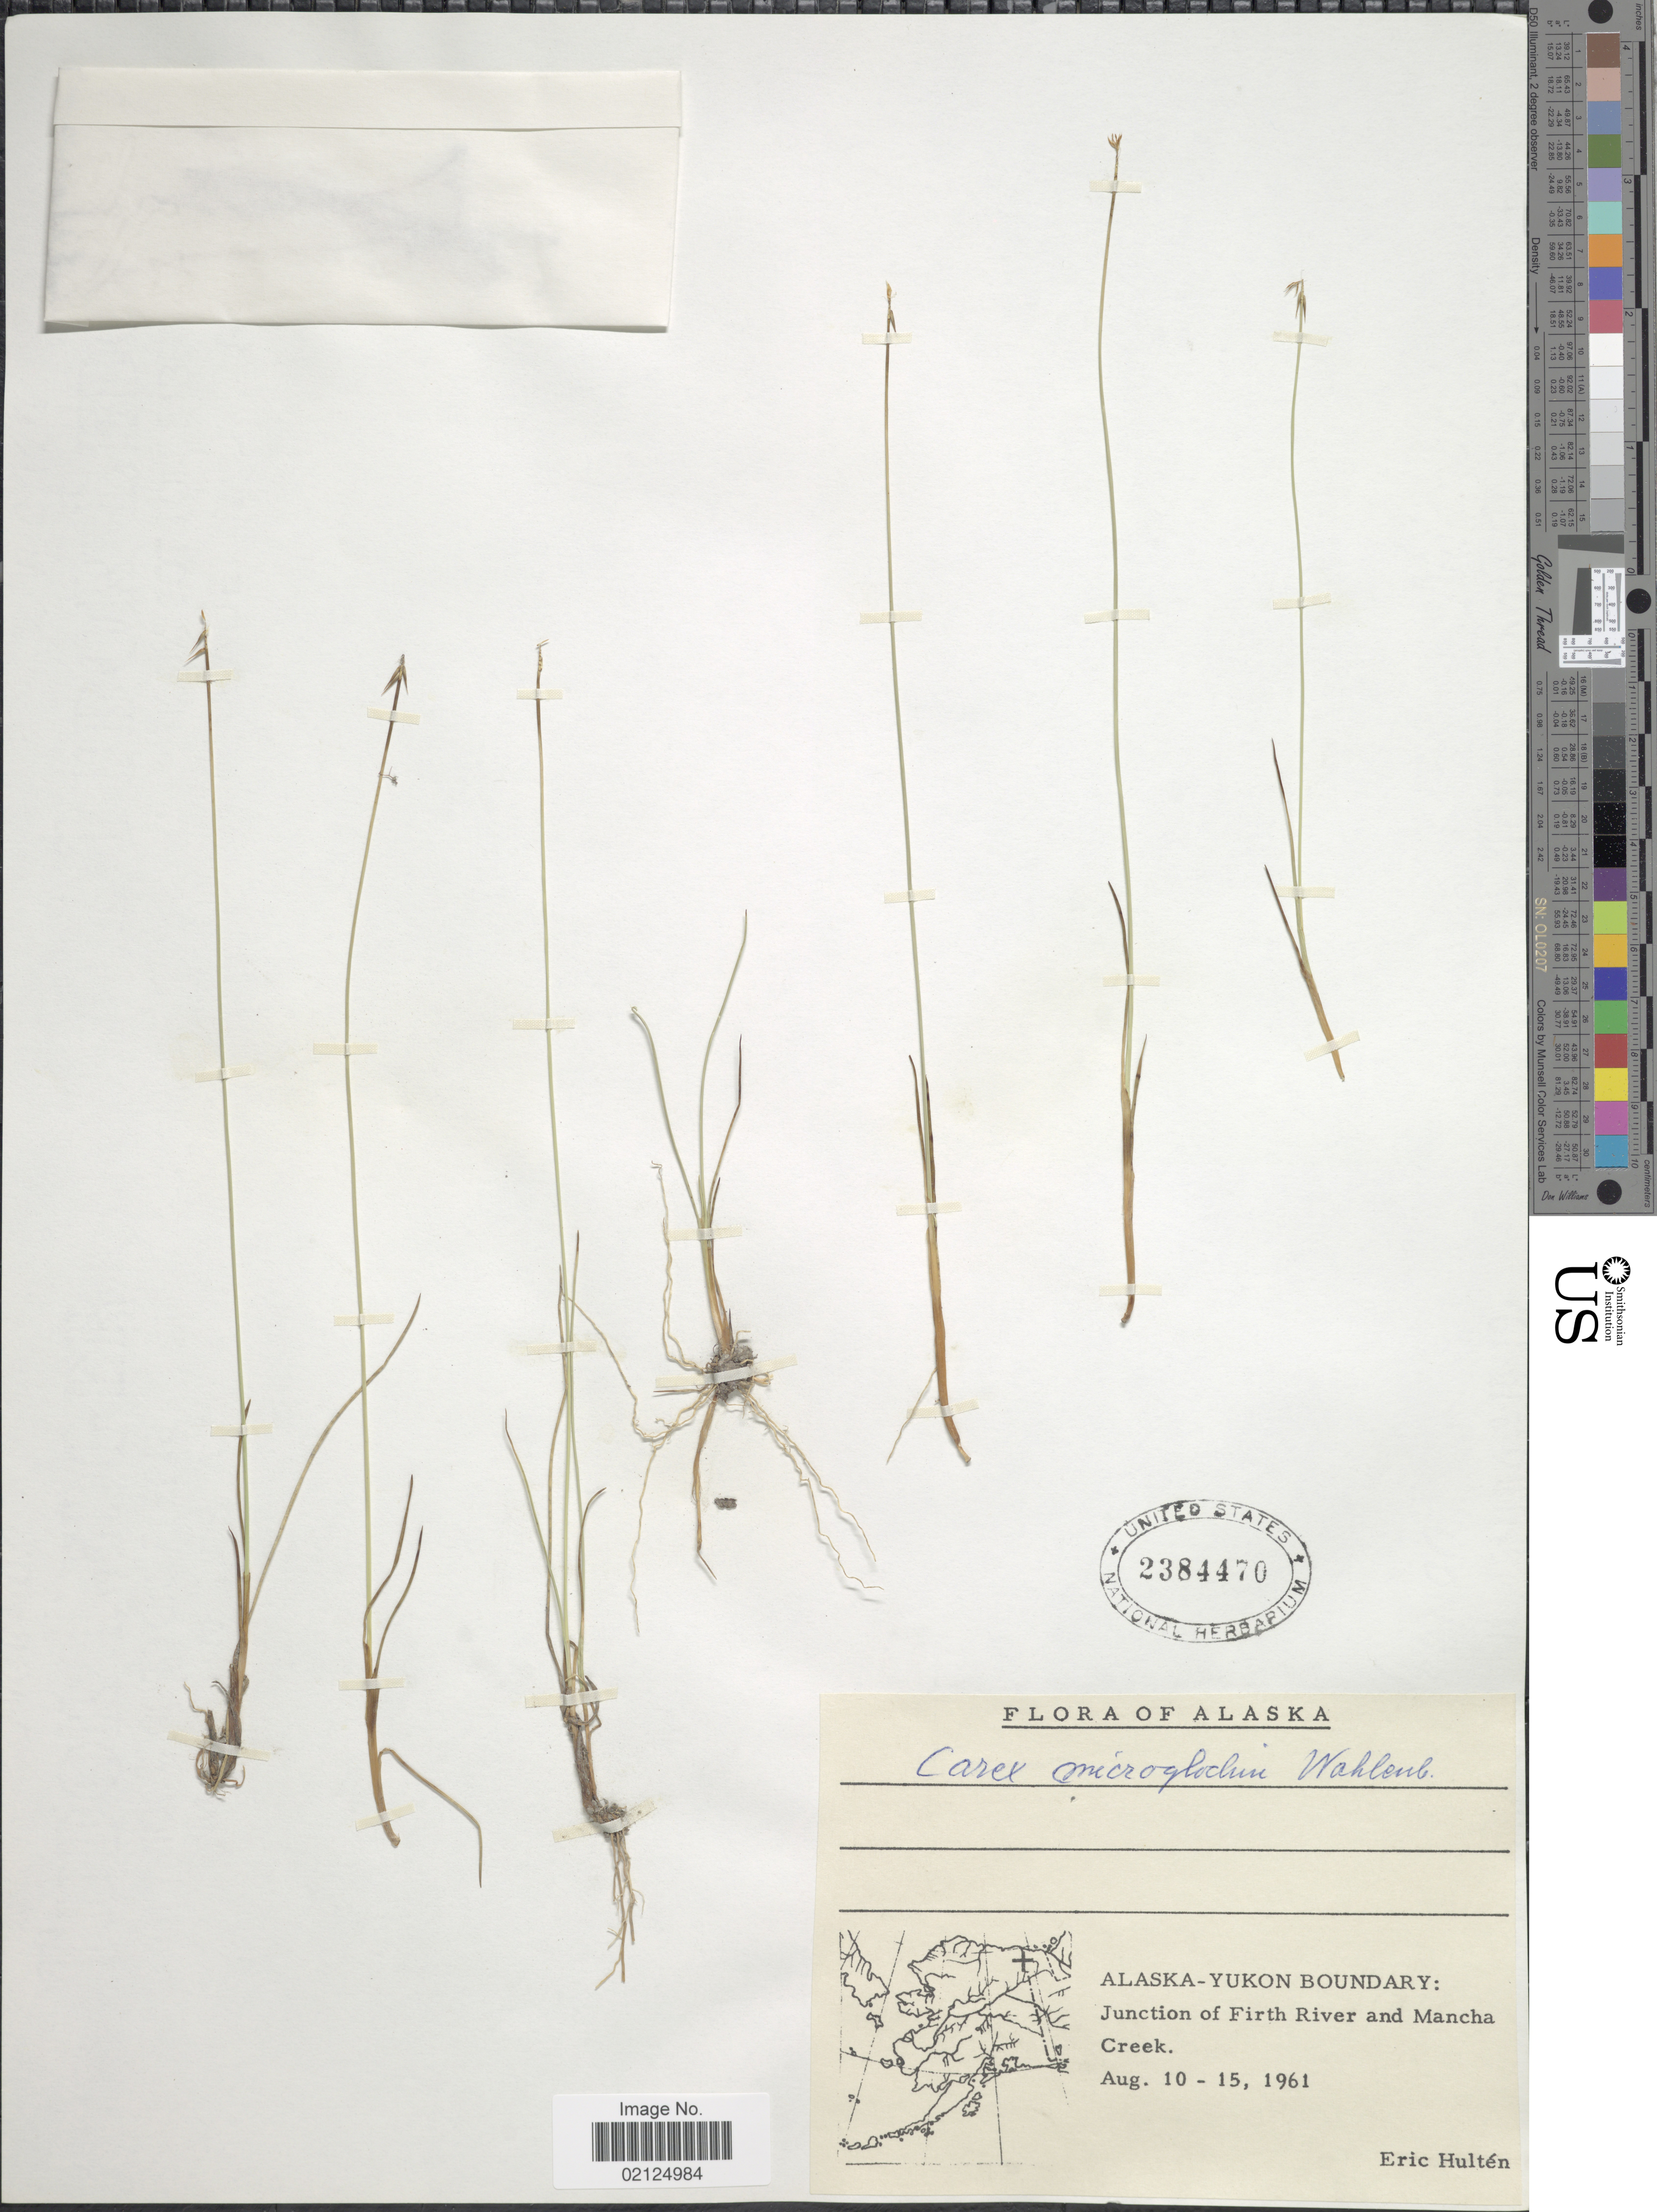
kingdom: Plantae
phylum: Tracheophyta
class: Liliopsida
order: Poales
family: Cyperaceae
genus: Carex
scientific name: Carex microglochin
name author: Wahlenb.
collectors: E. G. Hultén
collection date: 1961-08-10/1961-08-15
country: United States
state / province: Alaska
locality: Yukon Boundary. Junction of Firth River and Mancha Creek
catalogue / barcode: US 2384470